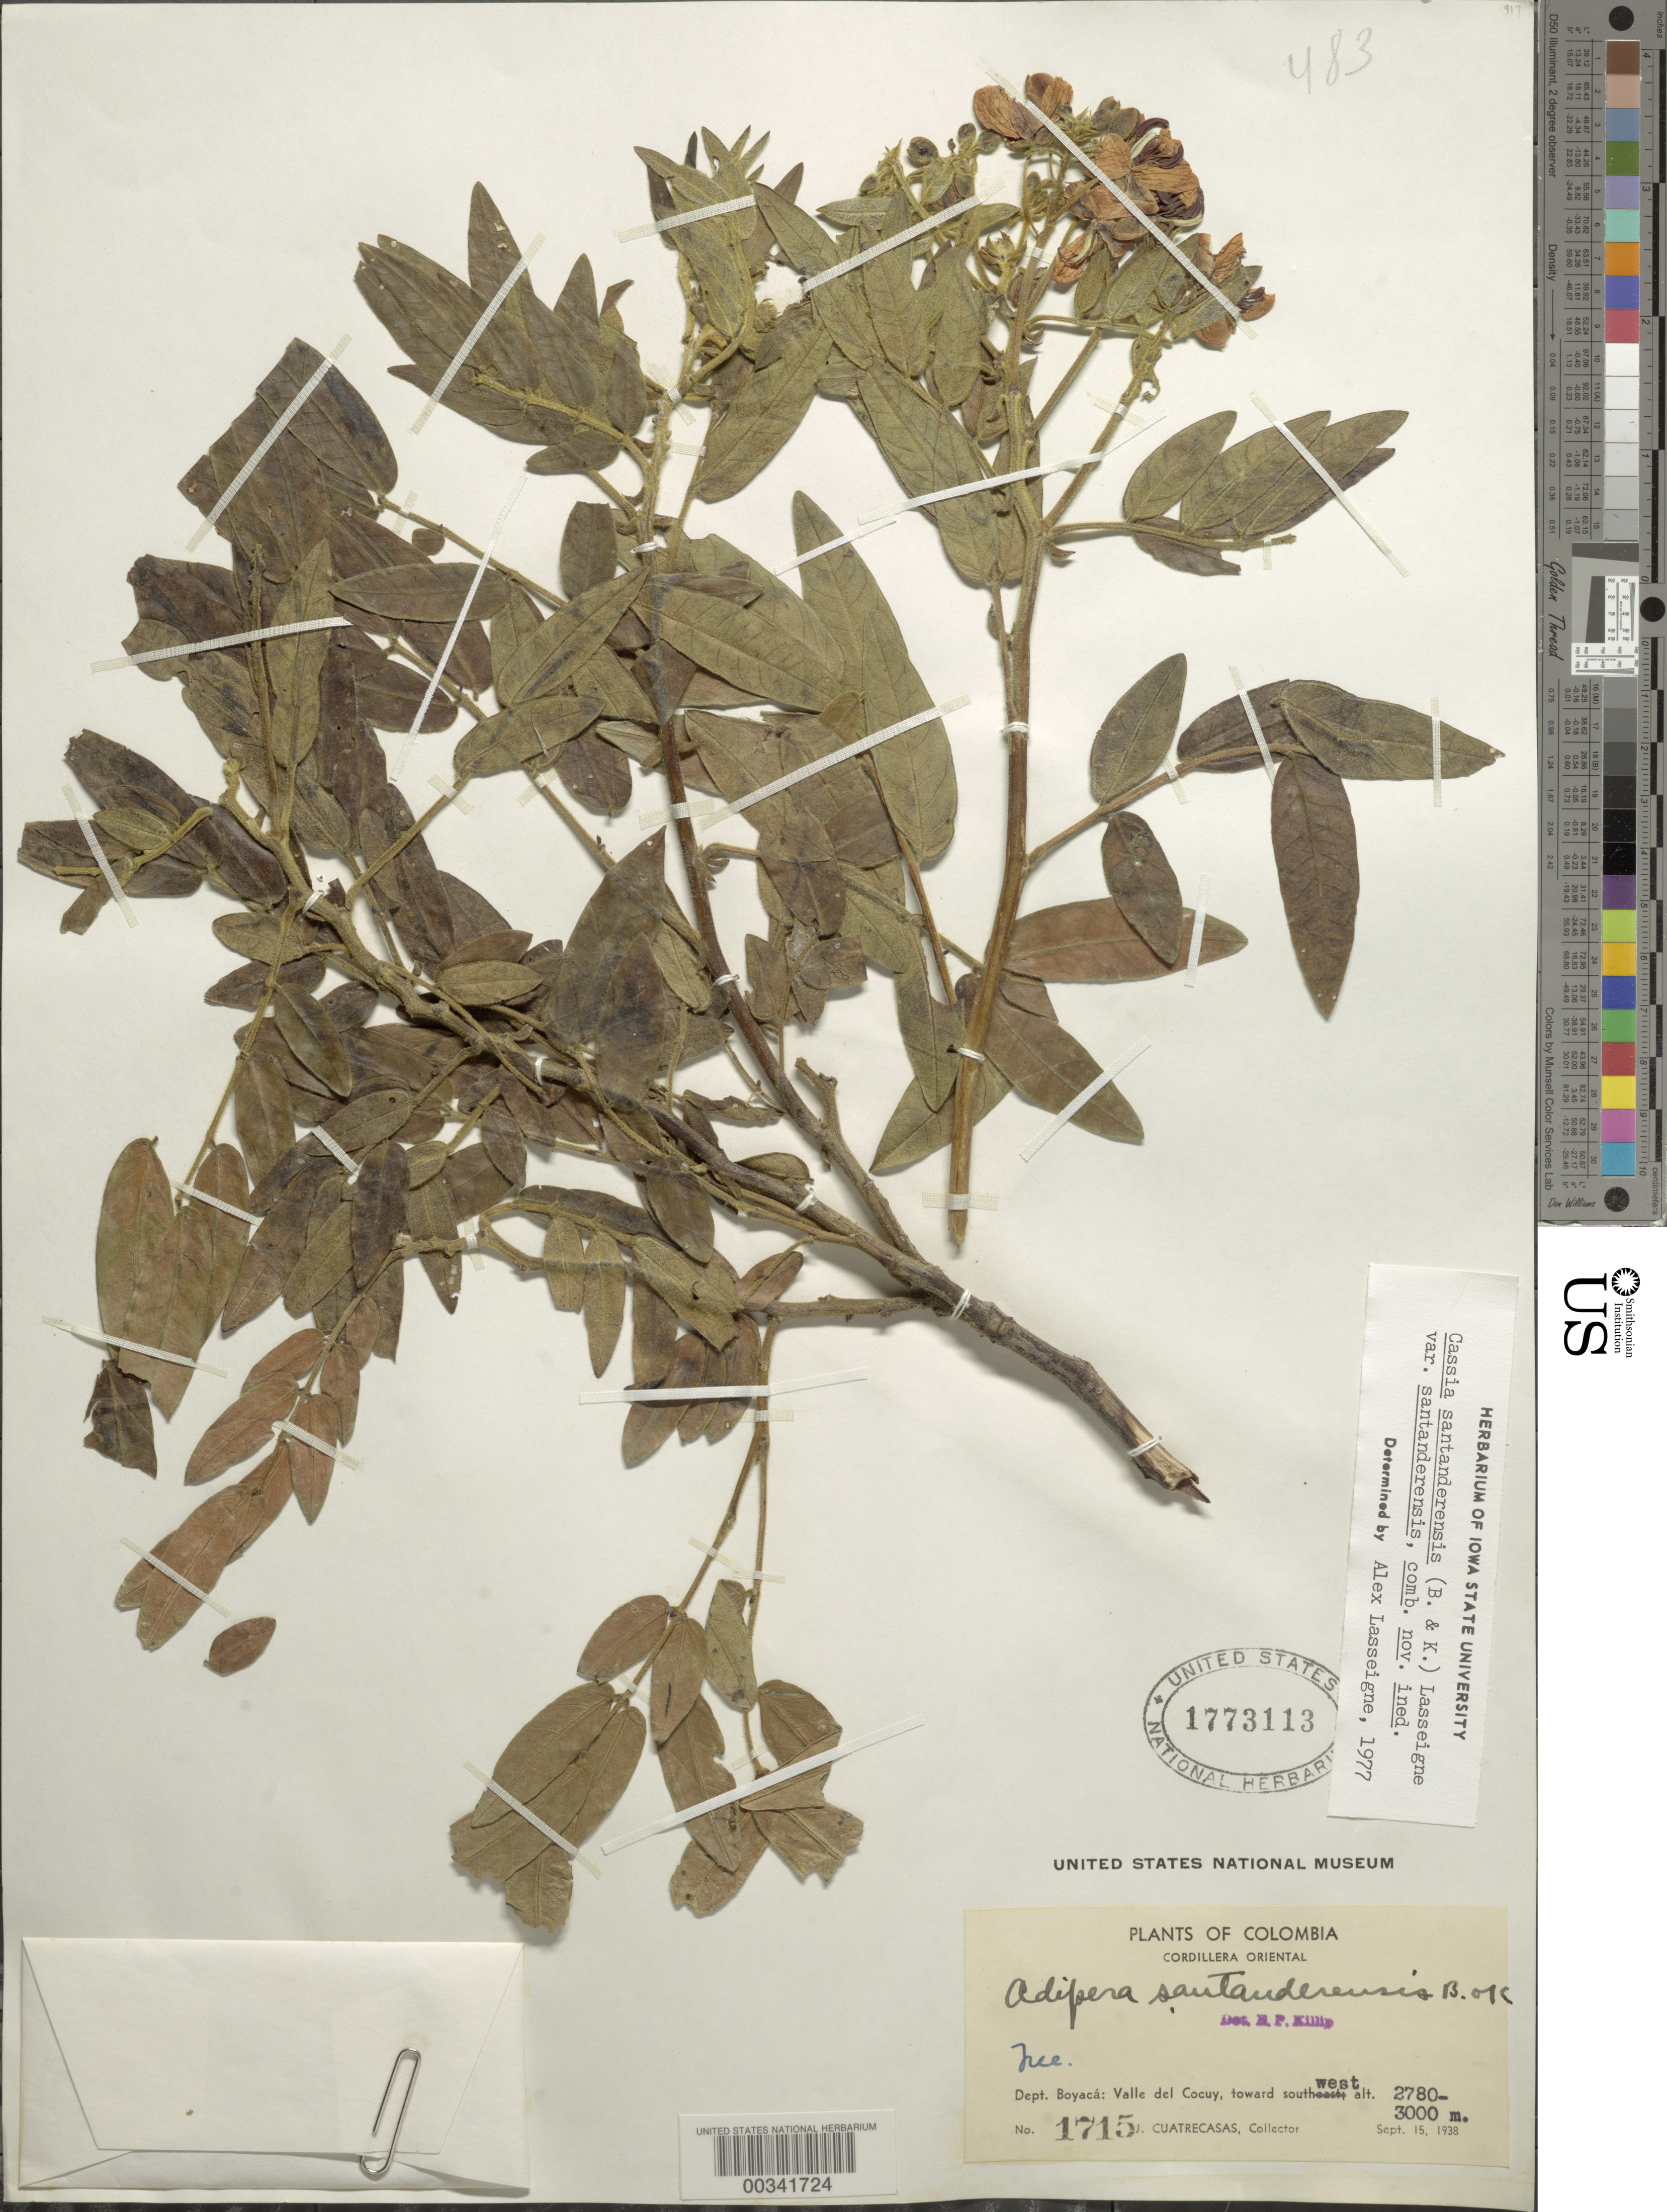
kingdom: Plantae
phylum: Tracheophyta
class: Magnoliopsida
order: Fabales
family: Fabaceae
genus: Senna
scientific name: Senna santanderensis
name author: (Britton & Killip) H.S. Irwin & Barneby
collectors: J. Cuatrecasas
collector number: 1715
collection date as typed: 15 Sep 1938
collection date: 1938-09-15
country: Colombia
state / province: Boyacá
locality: Valle del Cocuy, toward SW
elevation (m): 2780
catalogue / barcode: US 1773113